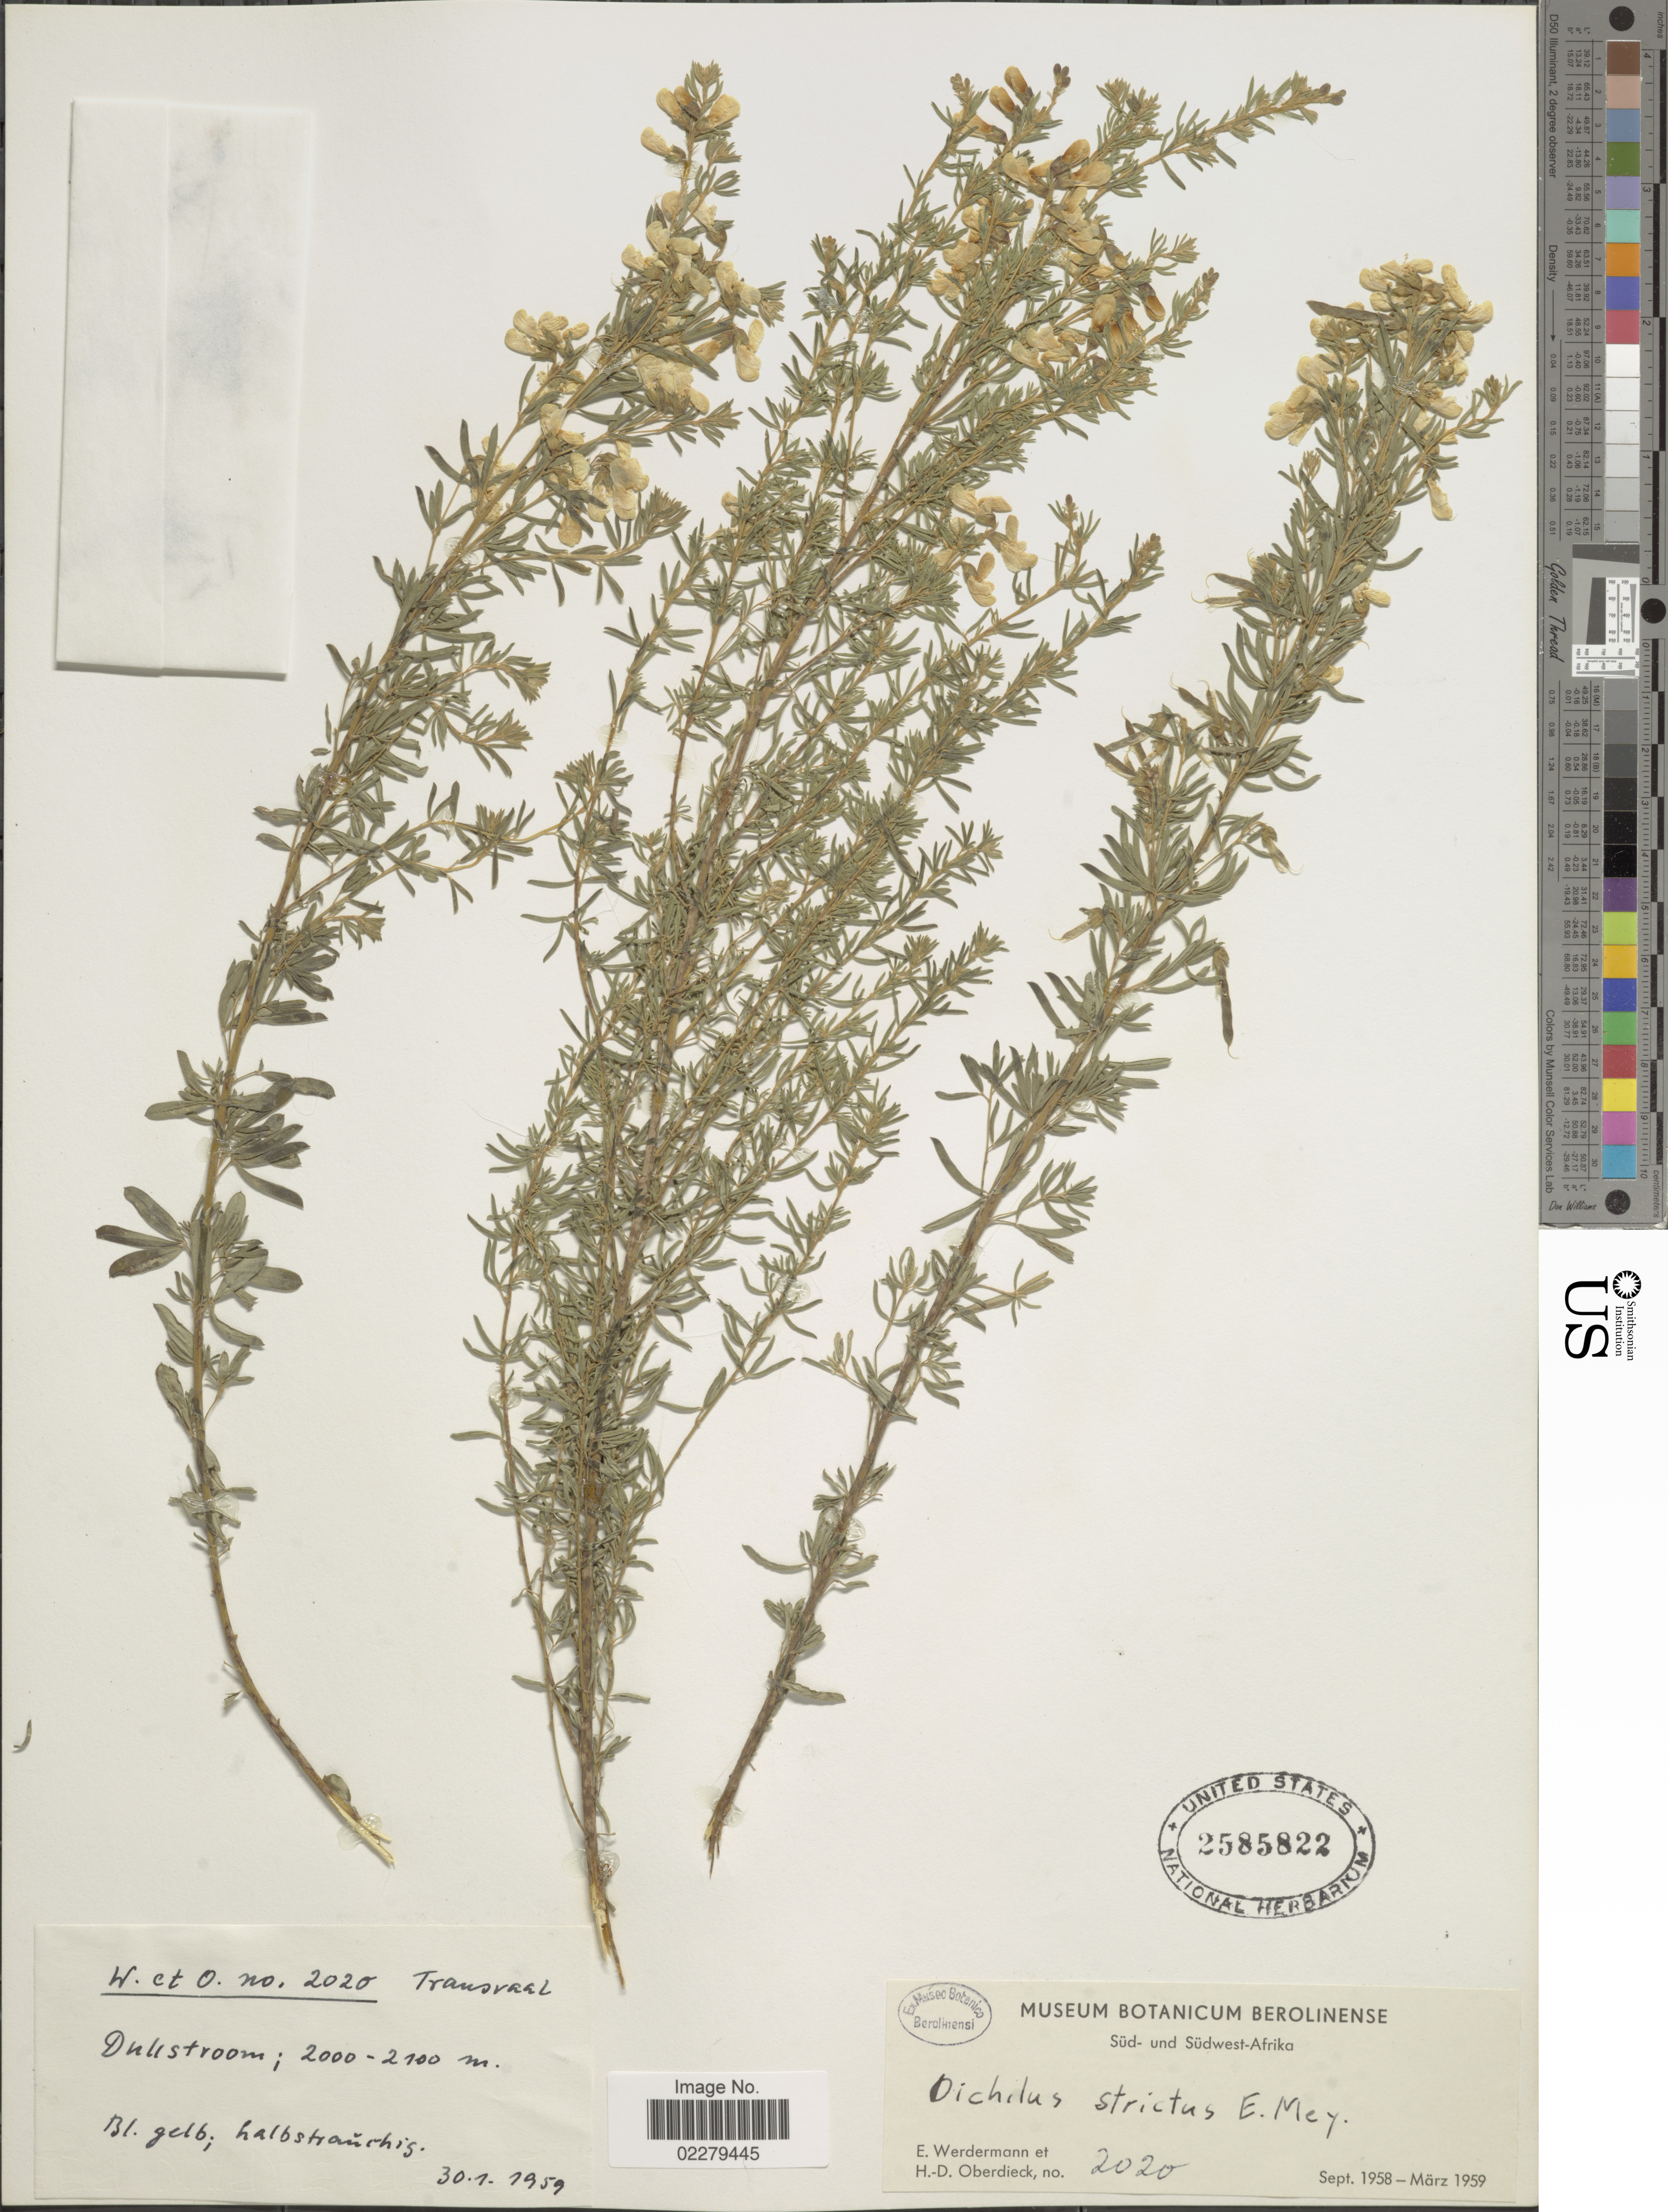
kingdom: Plantae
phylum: Tracheophyta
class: Magnoliopsida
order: Fabales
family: Fabaceae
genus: Dichilus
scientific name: Dichilus strictus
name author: E. Mey.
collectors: E. Werdermann & H. Oberdieck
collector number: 2020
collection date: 1959-01-31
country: South Africa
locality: Süd- und Südwest- Afrika. Transvaal. Dullstroom.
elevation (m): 2000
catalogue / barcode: US 2585822